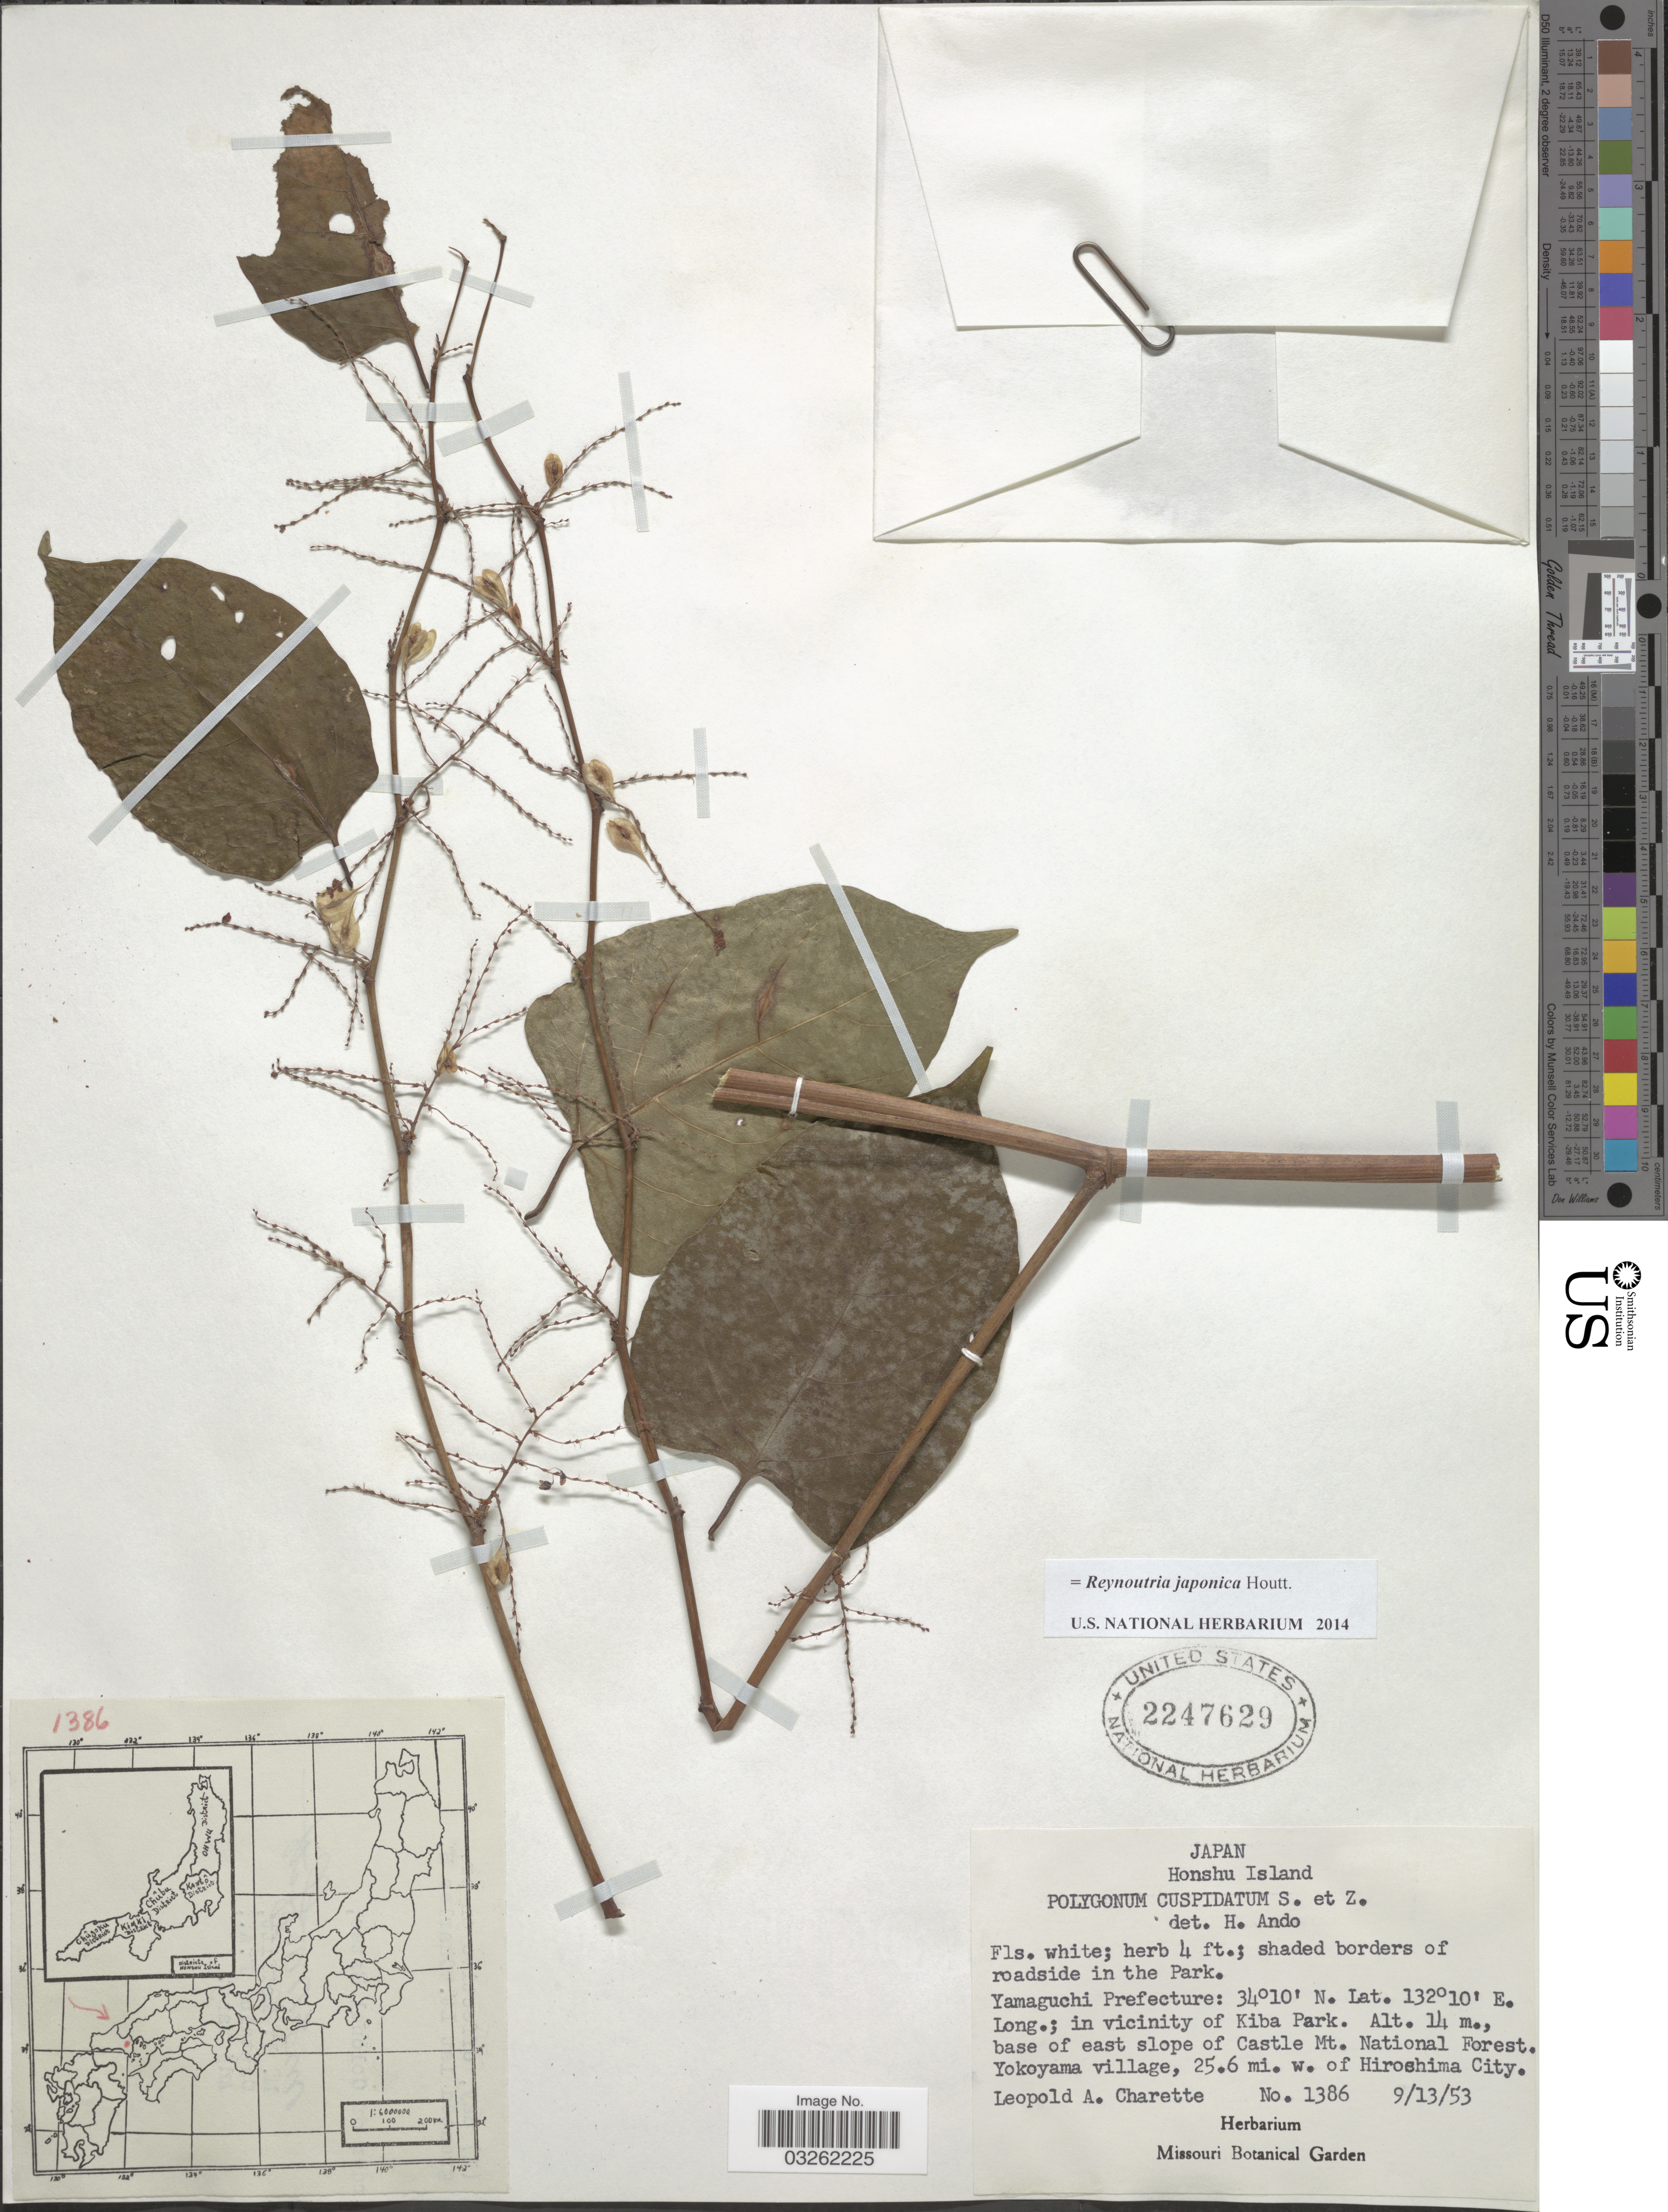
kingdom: Plantae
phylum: Tracheophyta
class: Magnoliopsida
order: Caryophyllales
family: Polygonaceae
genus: Reynoutria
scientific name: Reynoutria japonica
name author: Houtt.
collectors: L. A. Charette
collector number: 1386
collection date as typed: Transcribed d/m/y: 13/9/53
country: Japan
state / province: Yamaguti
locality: Honshu Island, Yamaguchi Prefecture: in vicinity of Kiba Park. Base of east slope of Castle Mt. National Forest. Yokoyama village, 25.6 mi. w. of Hiroshima City.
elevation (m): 14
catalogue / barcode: US 2247629